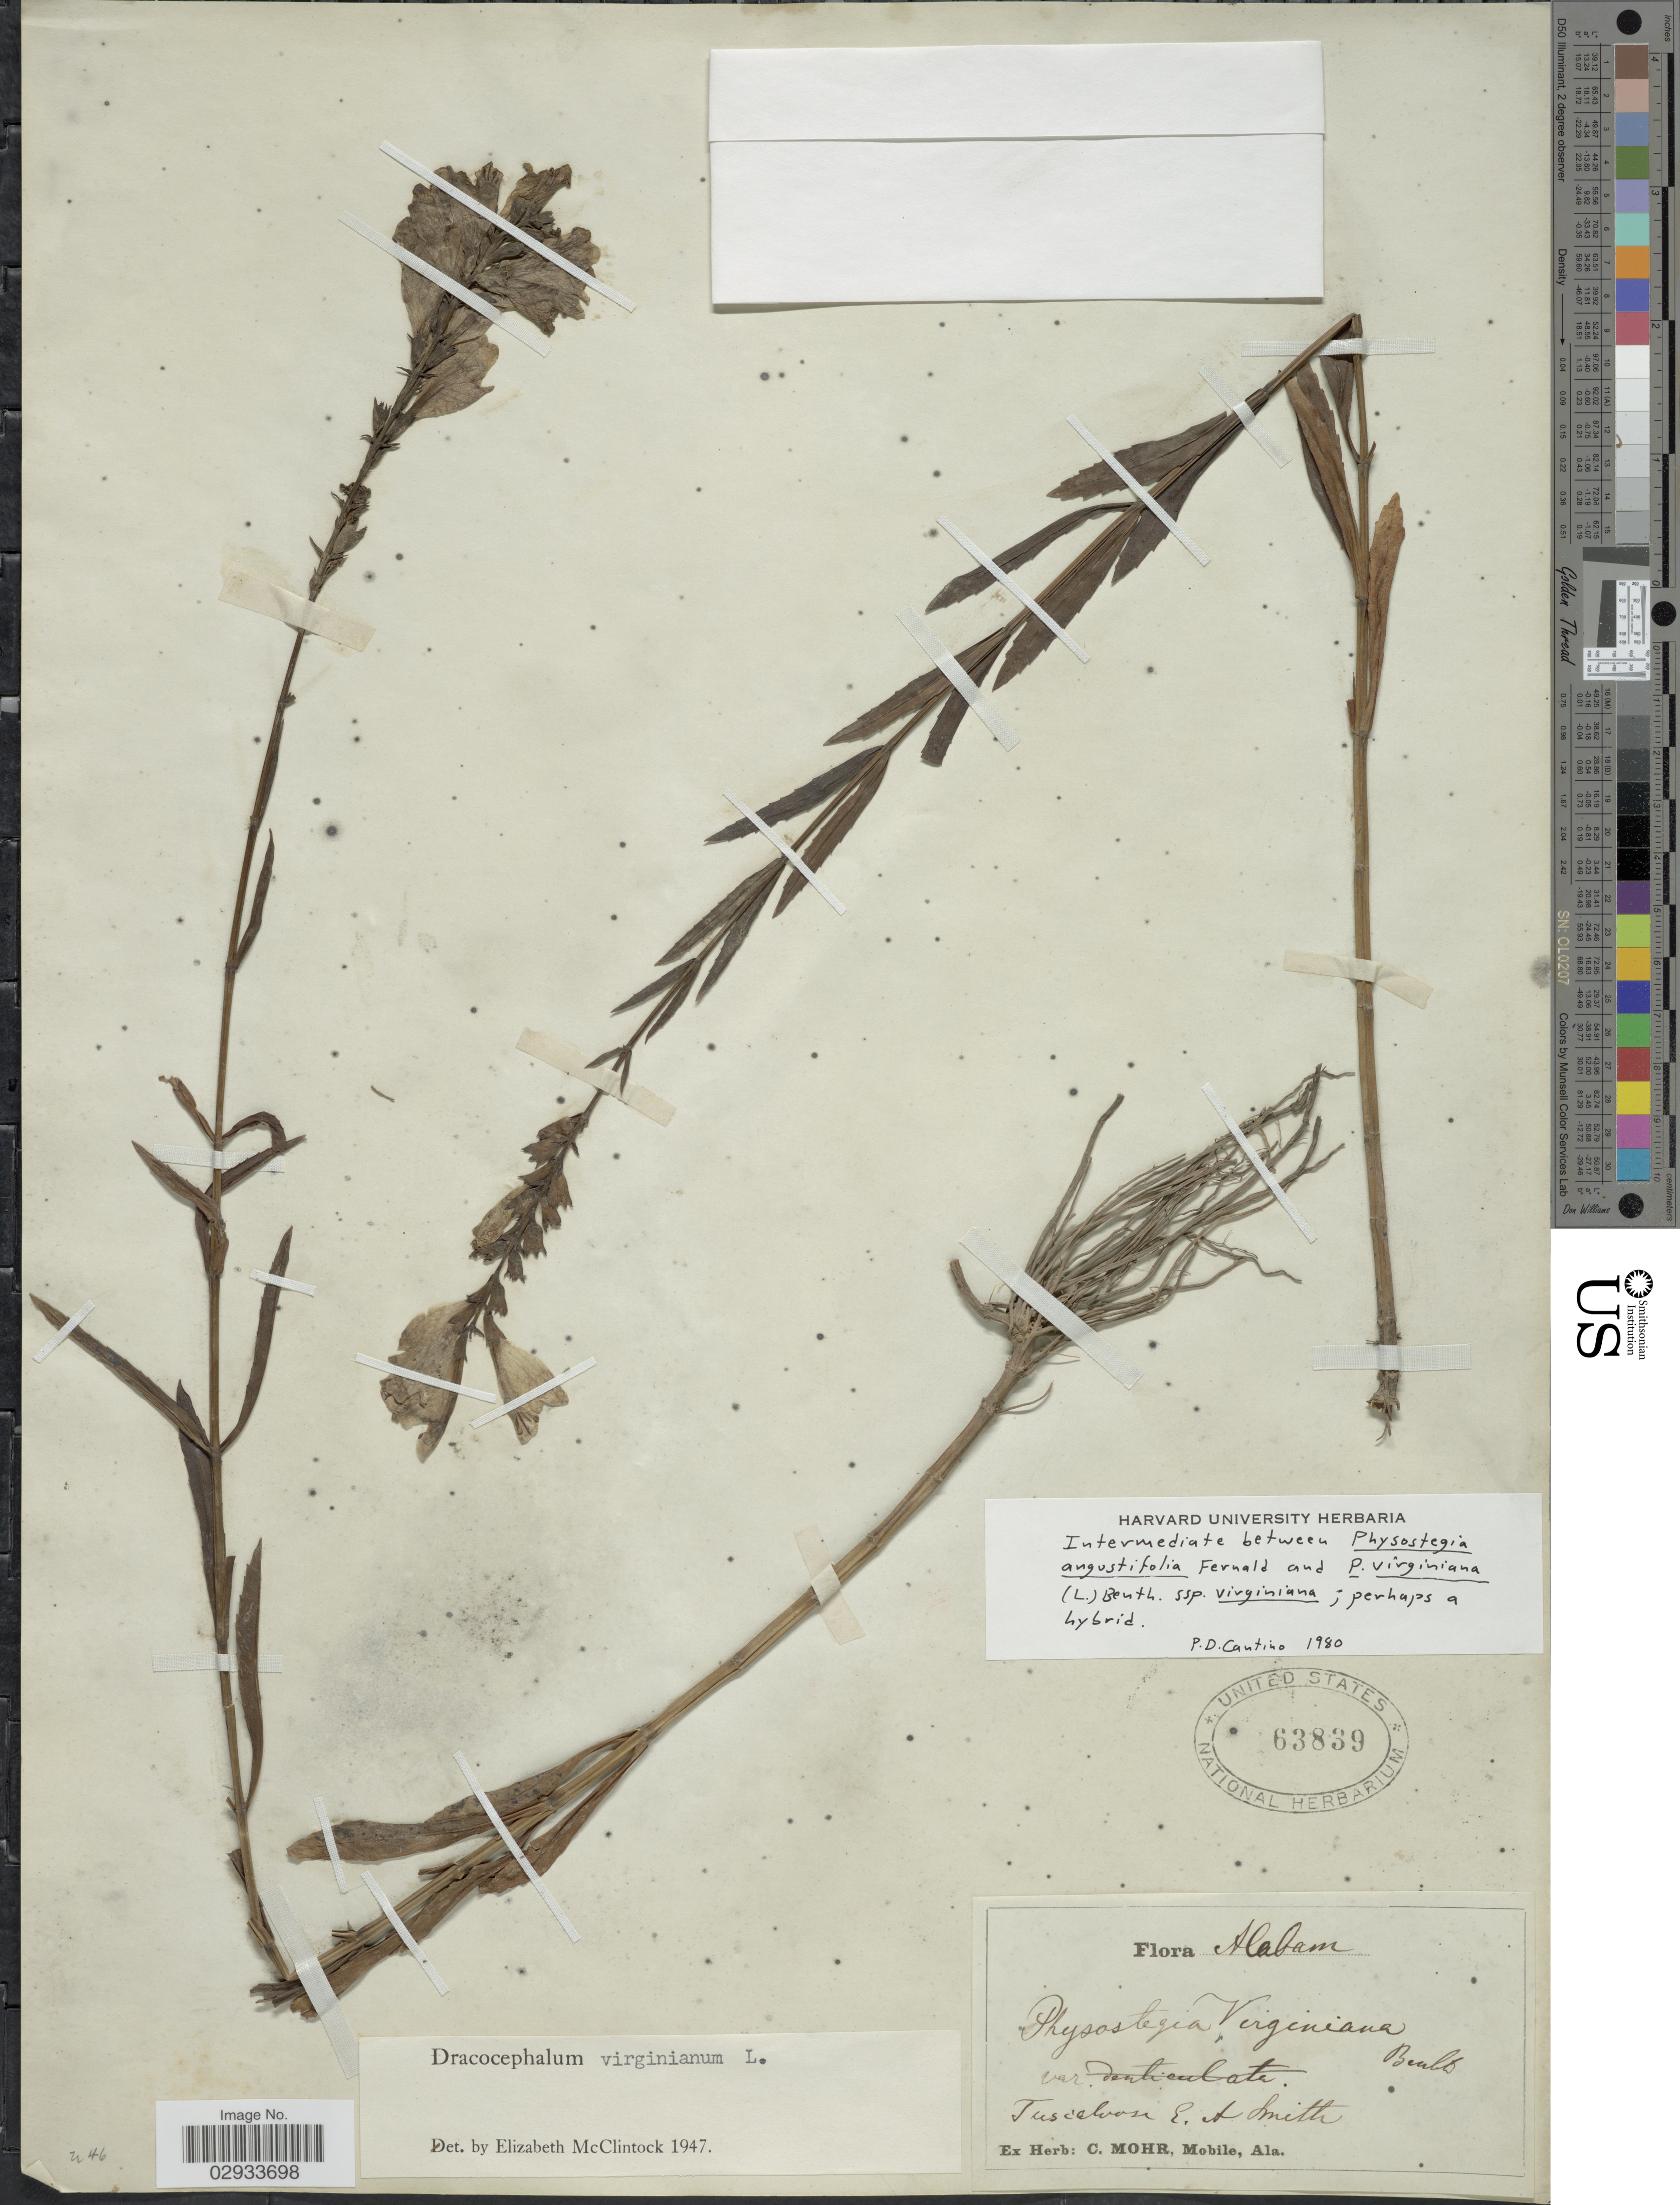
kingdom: Plantae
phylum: Tracheophyta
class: Magnoliopsida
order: Lamiales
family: Lamiaceae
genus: Physostegia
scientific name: Physostegia angustifolia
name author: Fernald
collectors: E. A. Smith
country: United States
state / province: Alabama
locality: Tuscaloosa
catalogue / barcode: US 63839